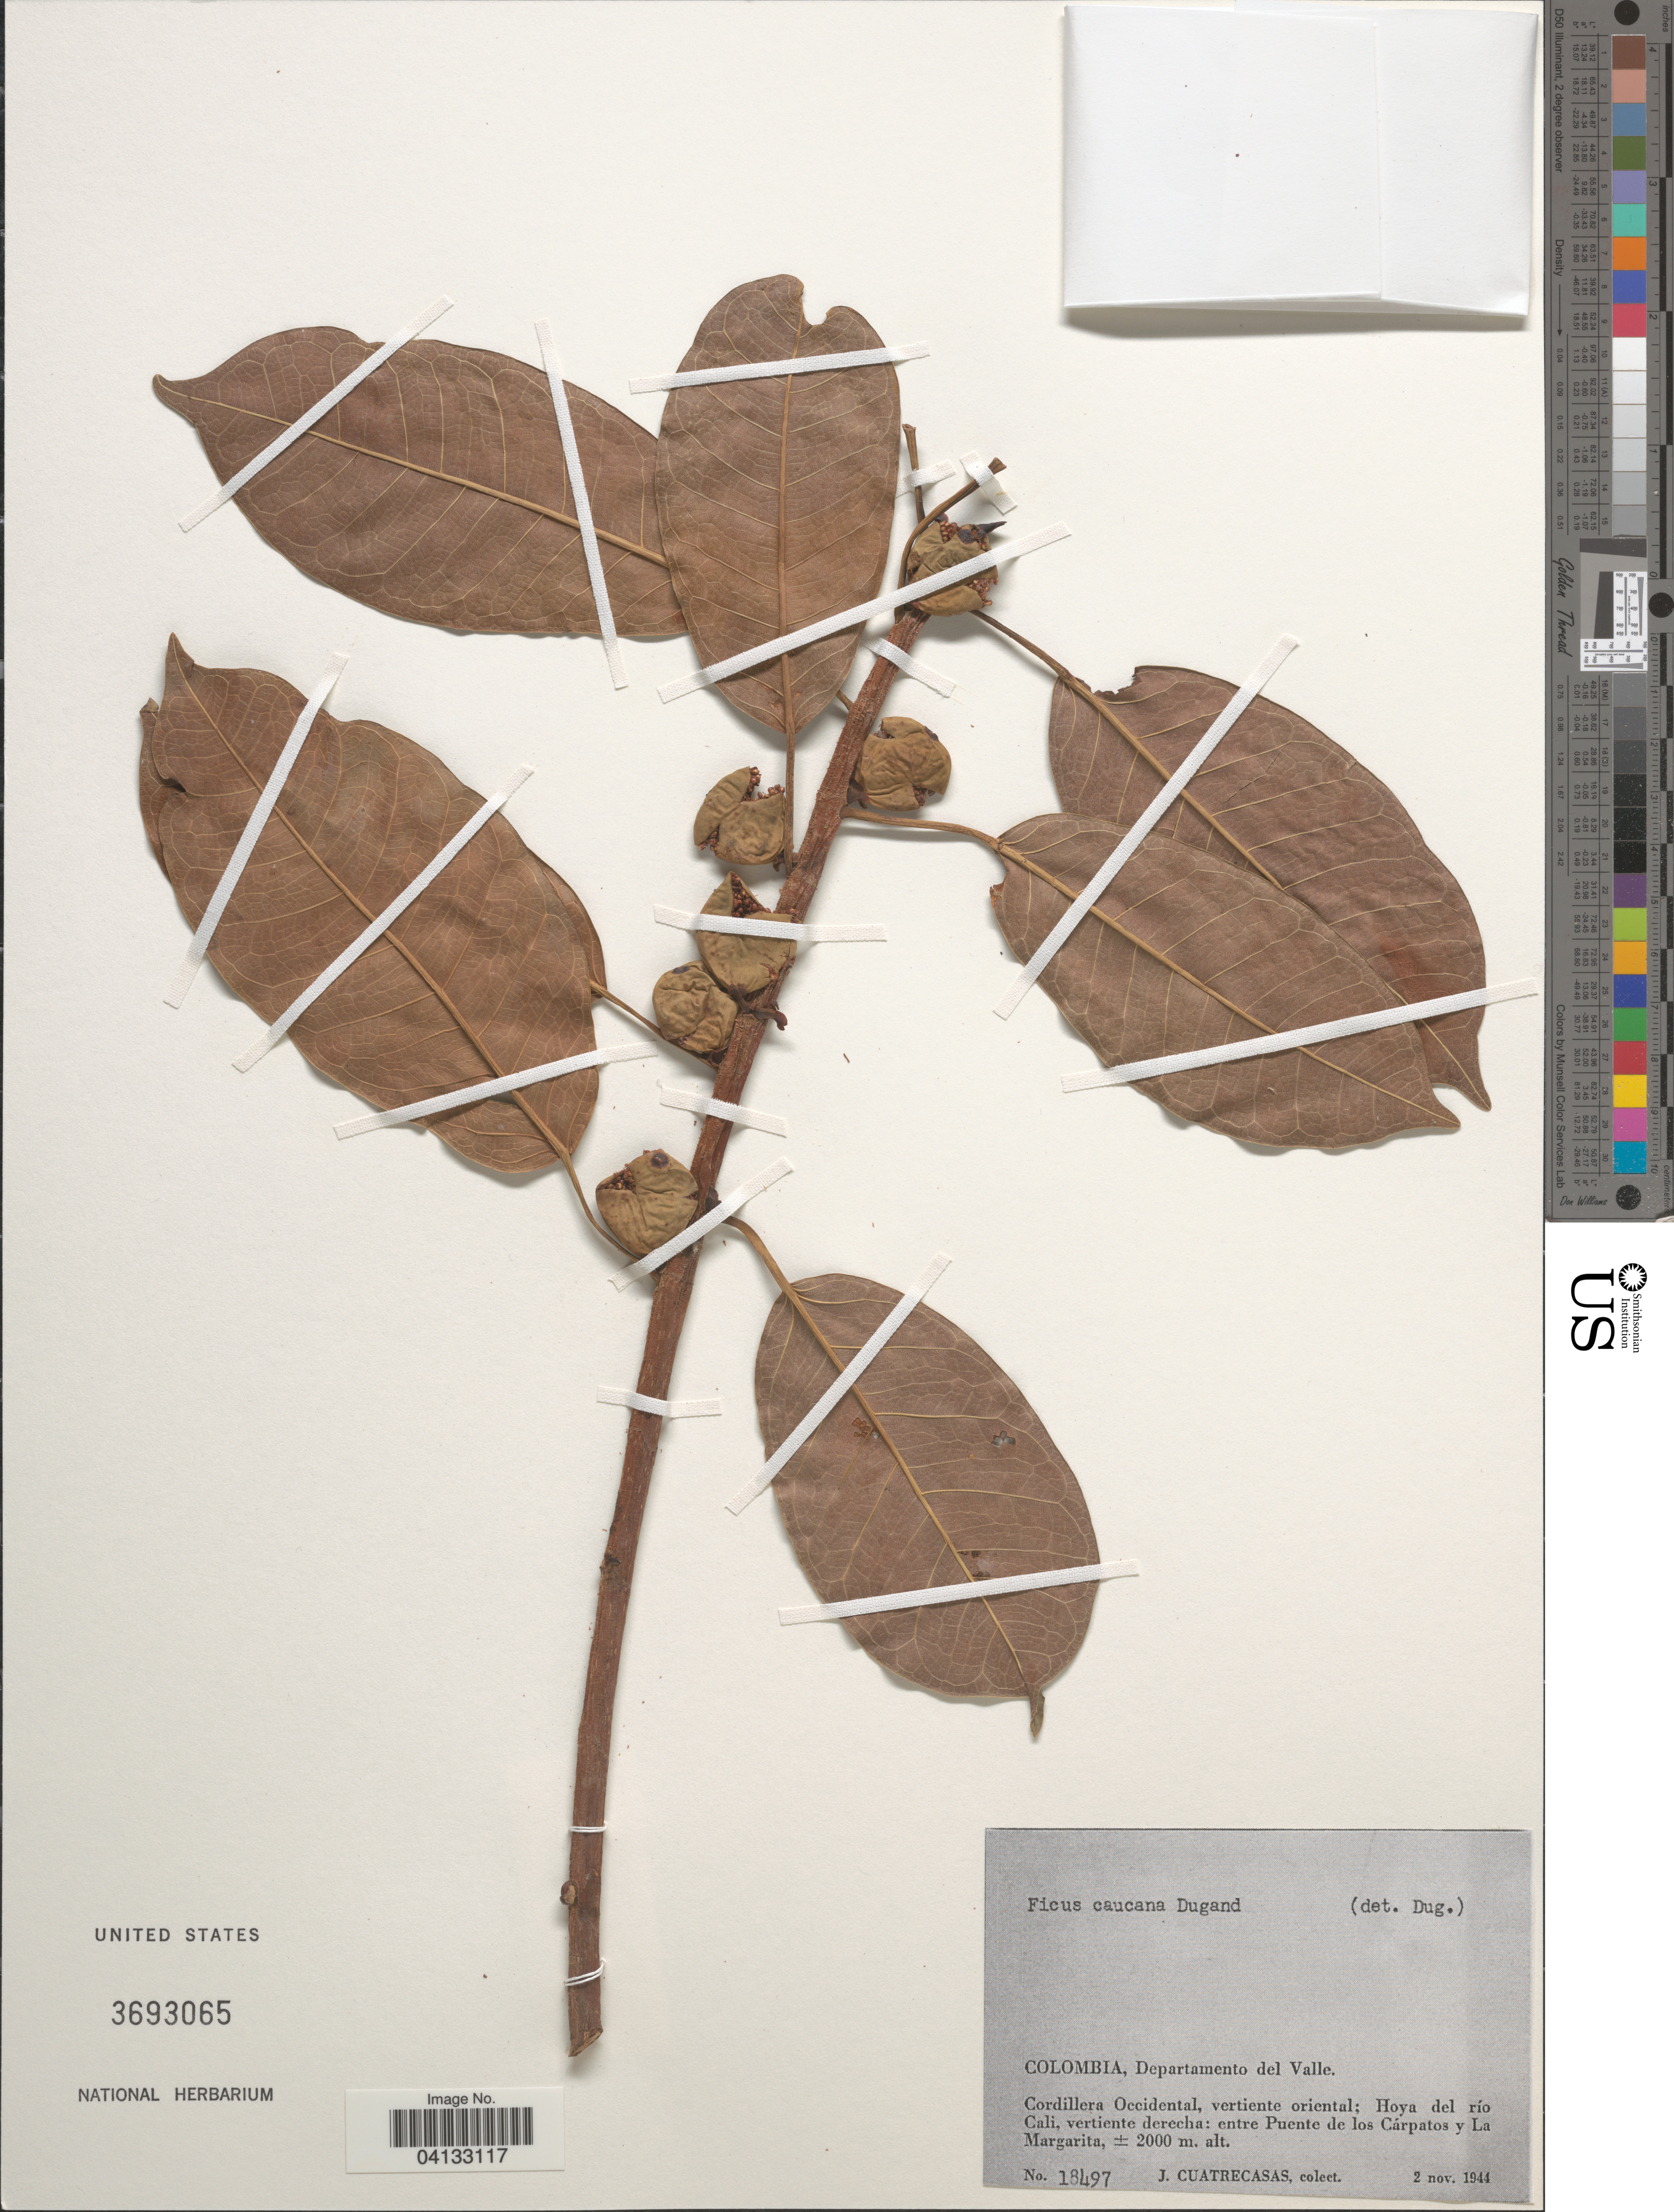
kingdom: Plantae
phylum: Tracheophyta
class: Magnoliopsida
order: Rosales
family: Moraceae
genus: Ficus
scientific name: Ficus caucana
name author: Dugand G.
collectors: J. Cuatrecasas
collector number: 18497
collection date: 1944-11-02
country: Colombia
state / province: Valle del Cauca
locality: Departamento del Valle. Cordillera Occidental, vertiente oriental; Hoya del río Cali, vertiente derecha: entre Puente de los Cárpatos y La Margarita.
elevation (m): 2000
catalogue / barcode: US 3693065